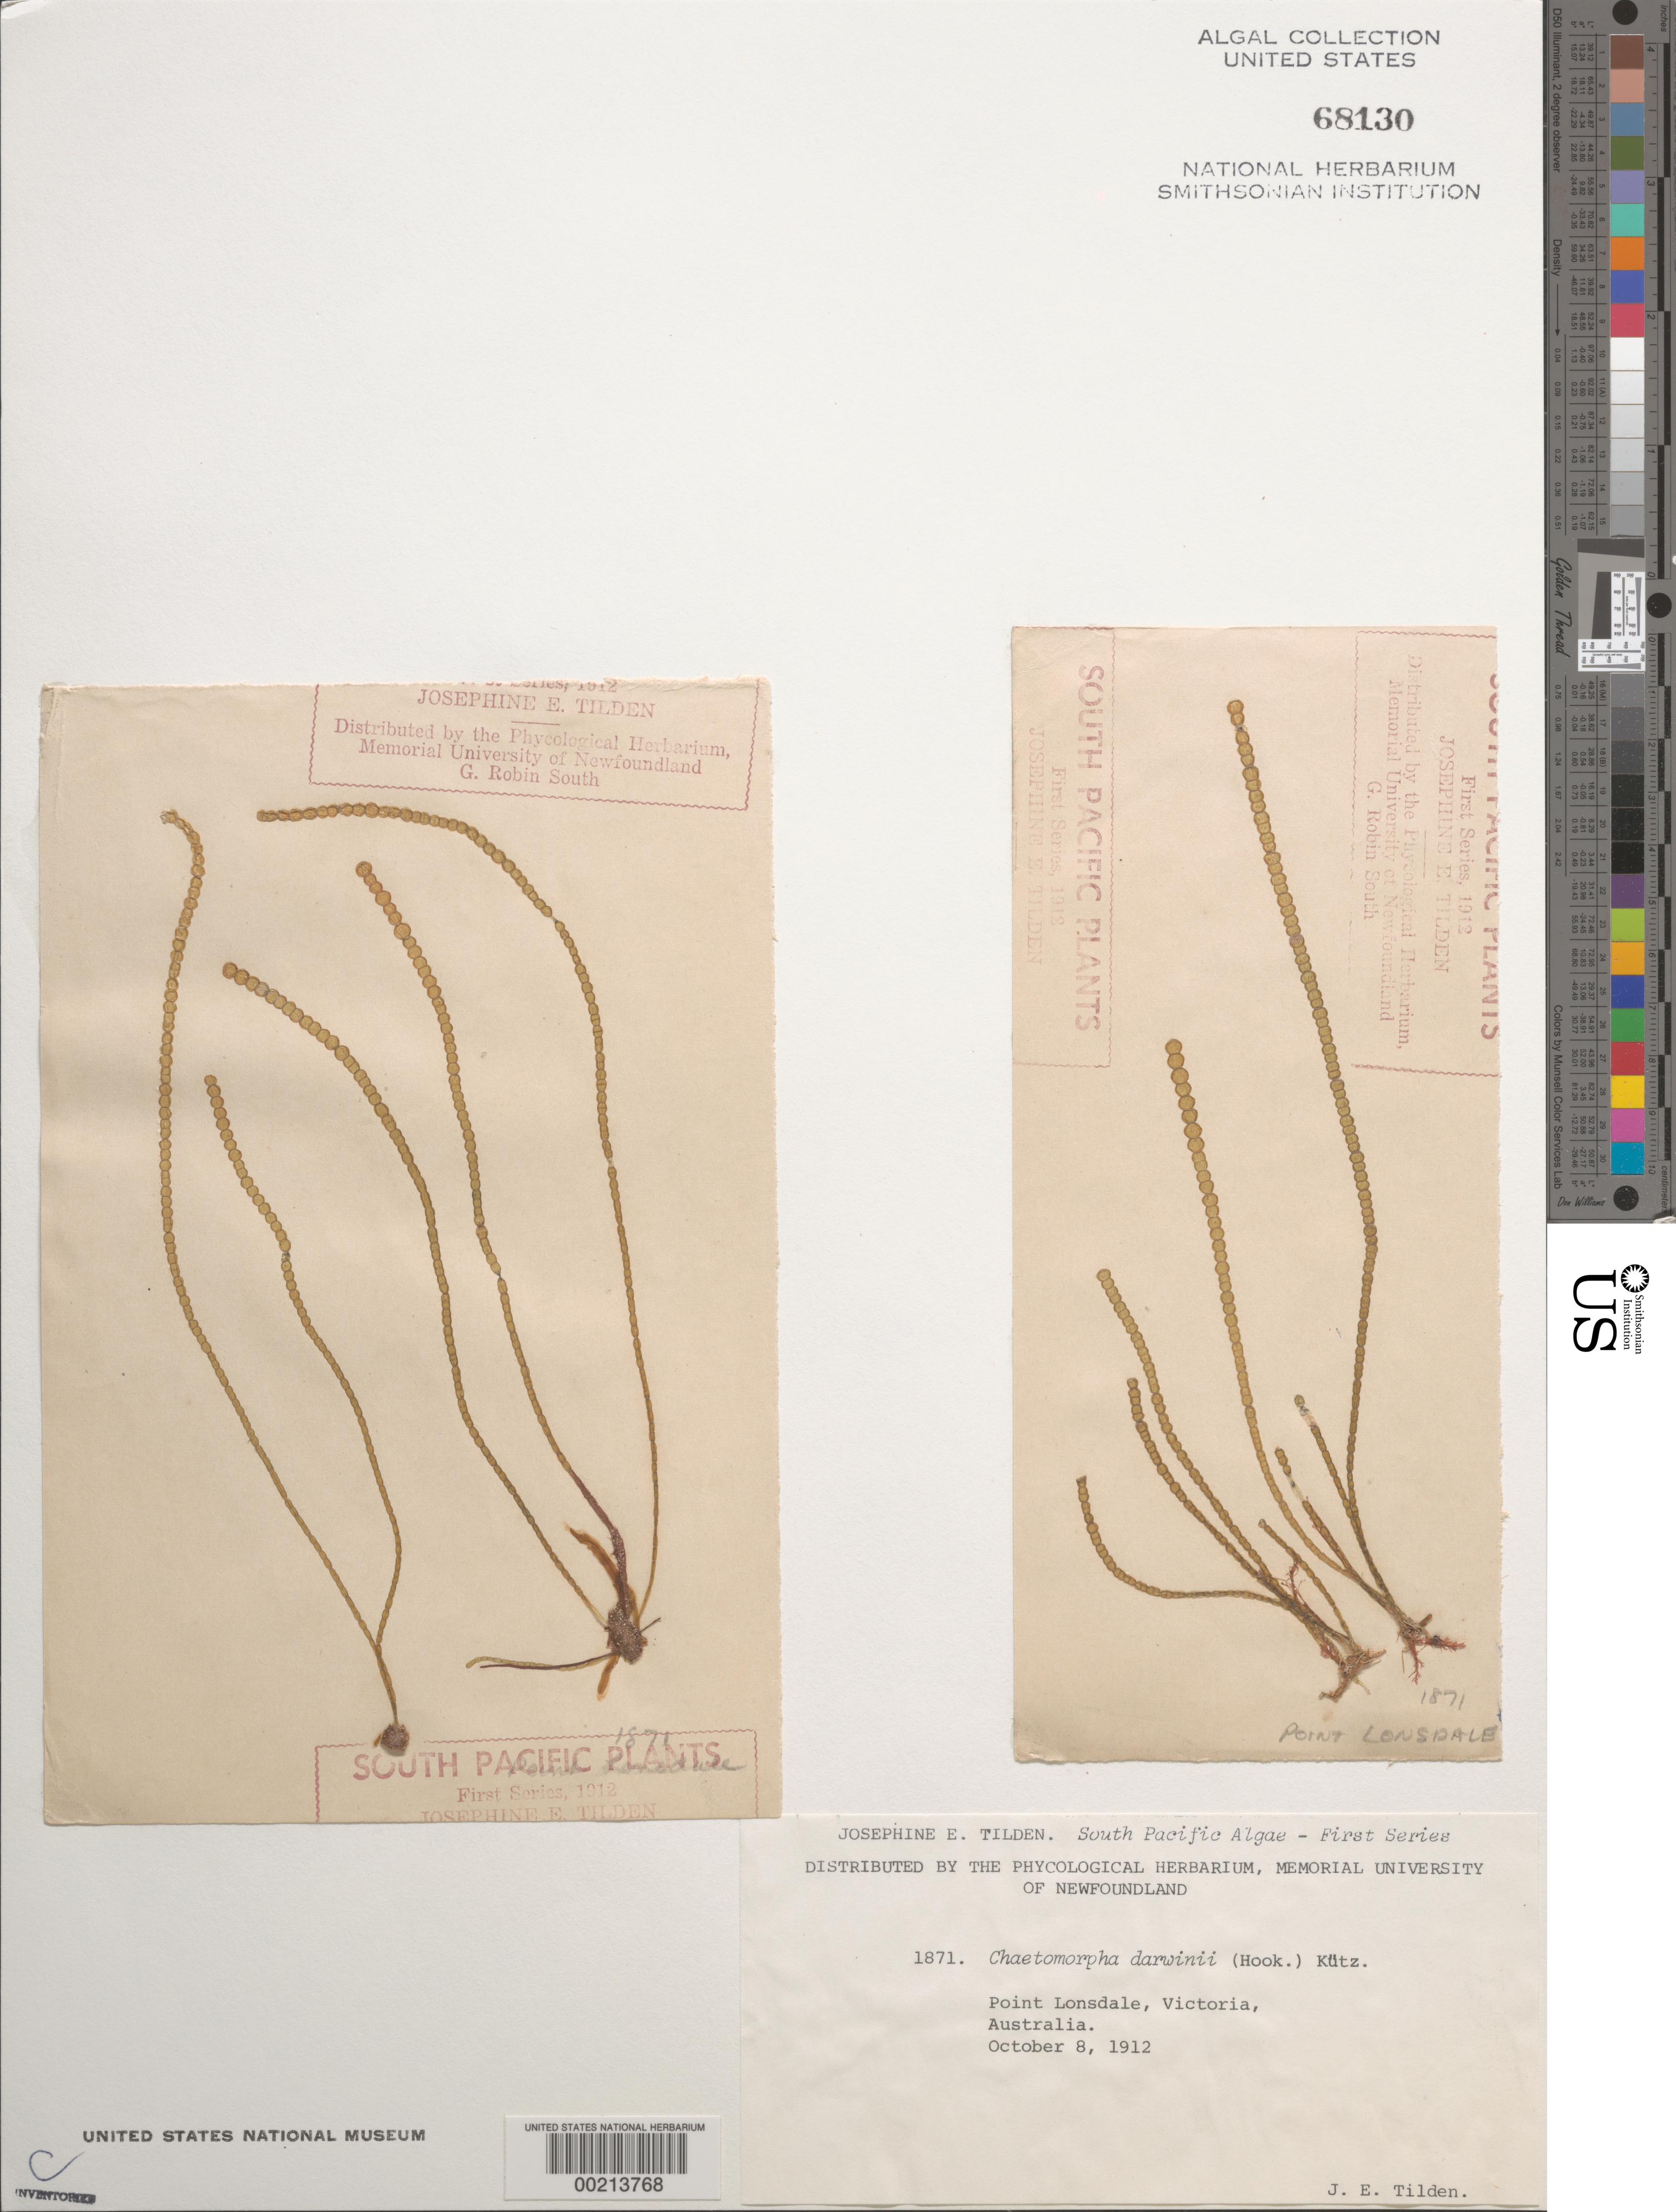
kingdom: Plantae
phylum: Chlorophyta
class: Ulvophyceae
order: Cladophorales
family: Cladophoraceae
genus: Chaetomorpha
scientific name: Chaetomorpha coliformis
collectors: J. E. Tilden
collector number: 1871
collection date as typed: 08 Oct 1912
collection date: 1912-10-08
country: Australia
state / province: Victoria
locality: Point lonsdale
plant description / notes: Tilden, South Pacific Plants, First Series, 1912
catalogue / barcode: US 68130